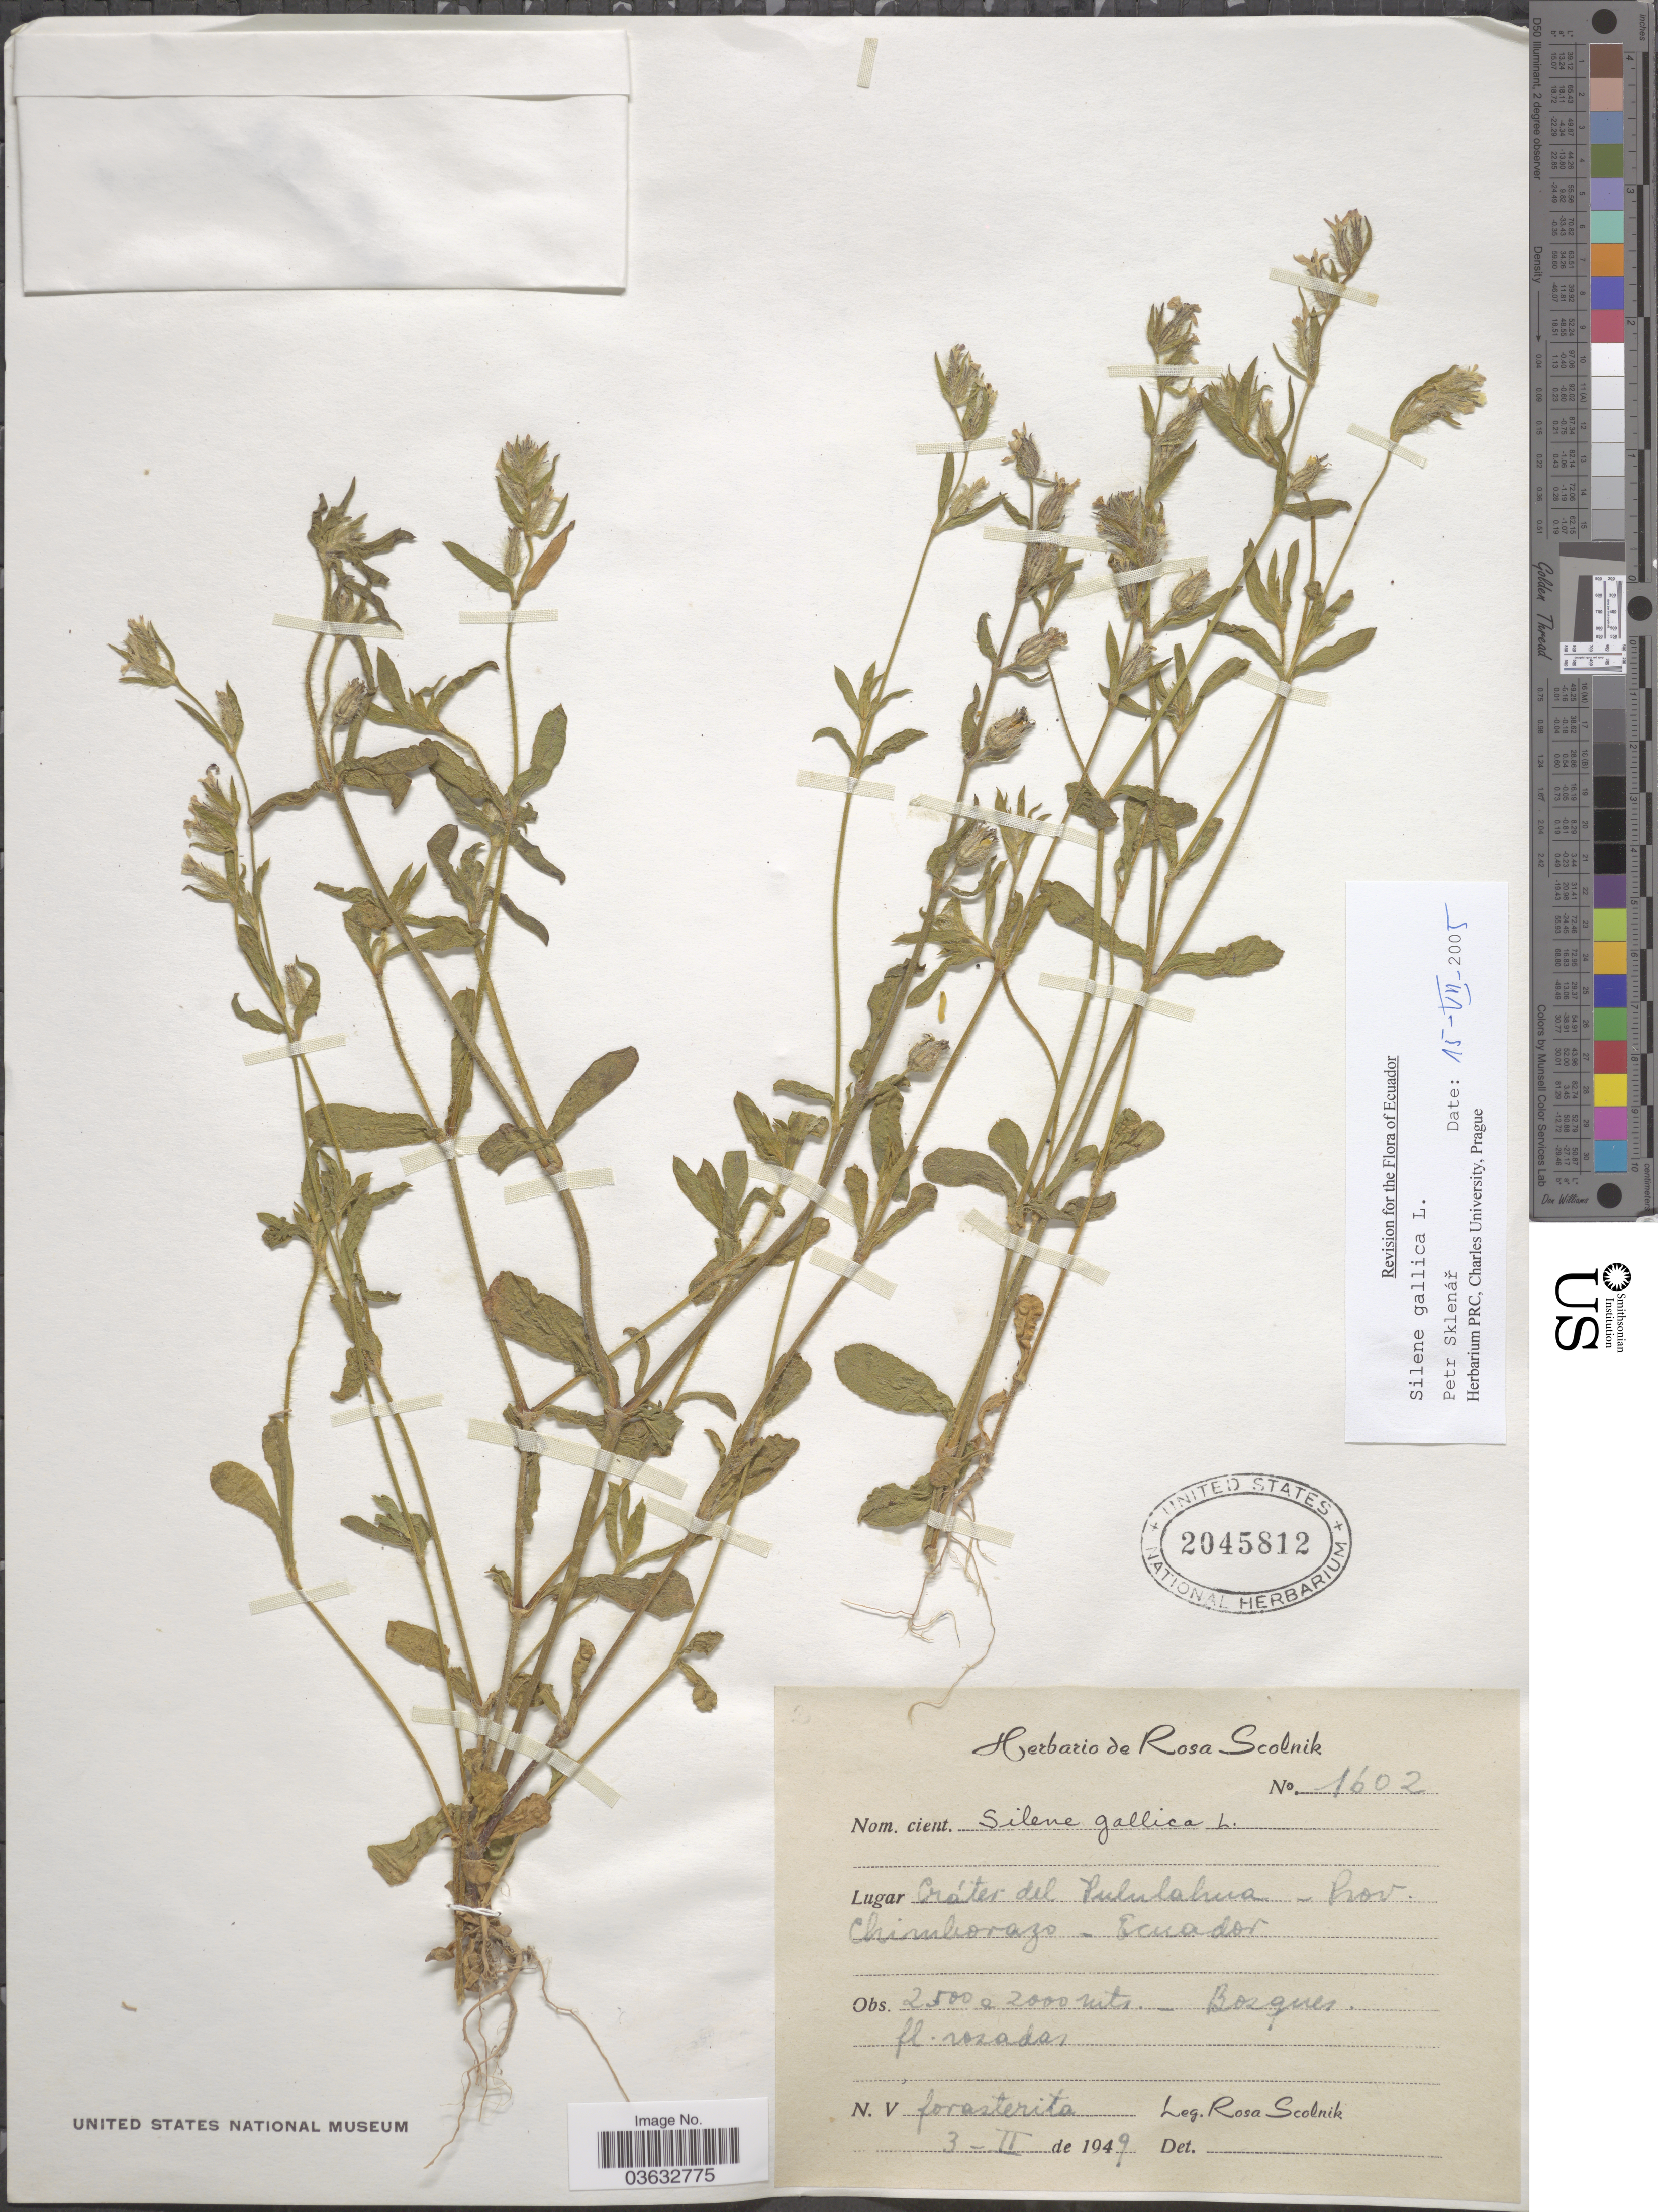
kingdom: Plantae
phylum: Tracheophyta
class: Magnoliopsida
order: Caryophyllales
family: Caryophyllaceae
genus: Silene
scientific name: Silene gallica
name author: L.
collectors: R. Scolnik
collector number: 1602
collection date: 1949-02-03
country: Ecuador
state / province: Chimborazo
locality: Cráter del Pululahua.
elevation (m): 2000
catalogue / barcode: US 2045812